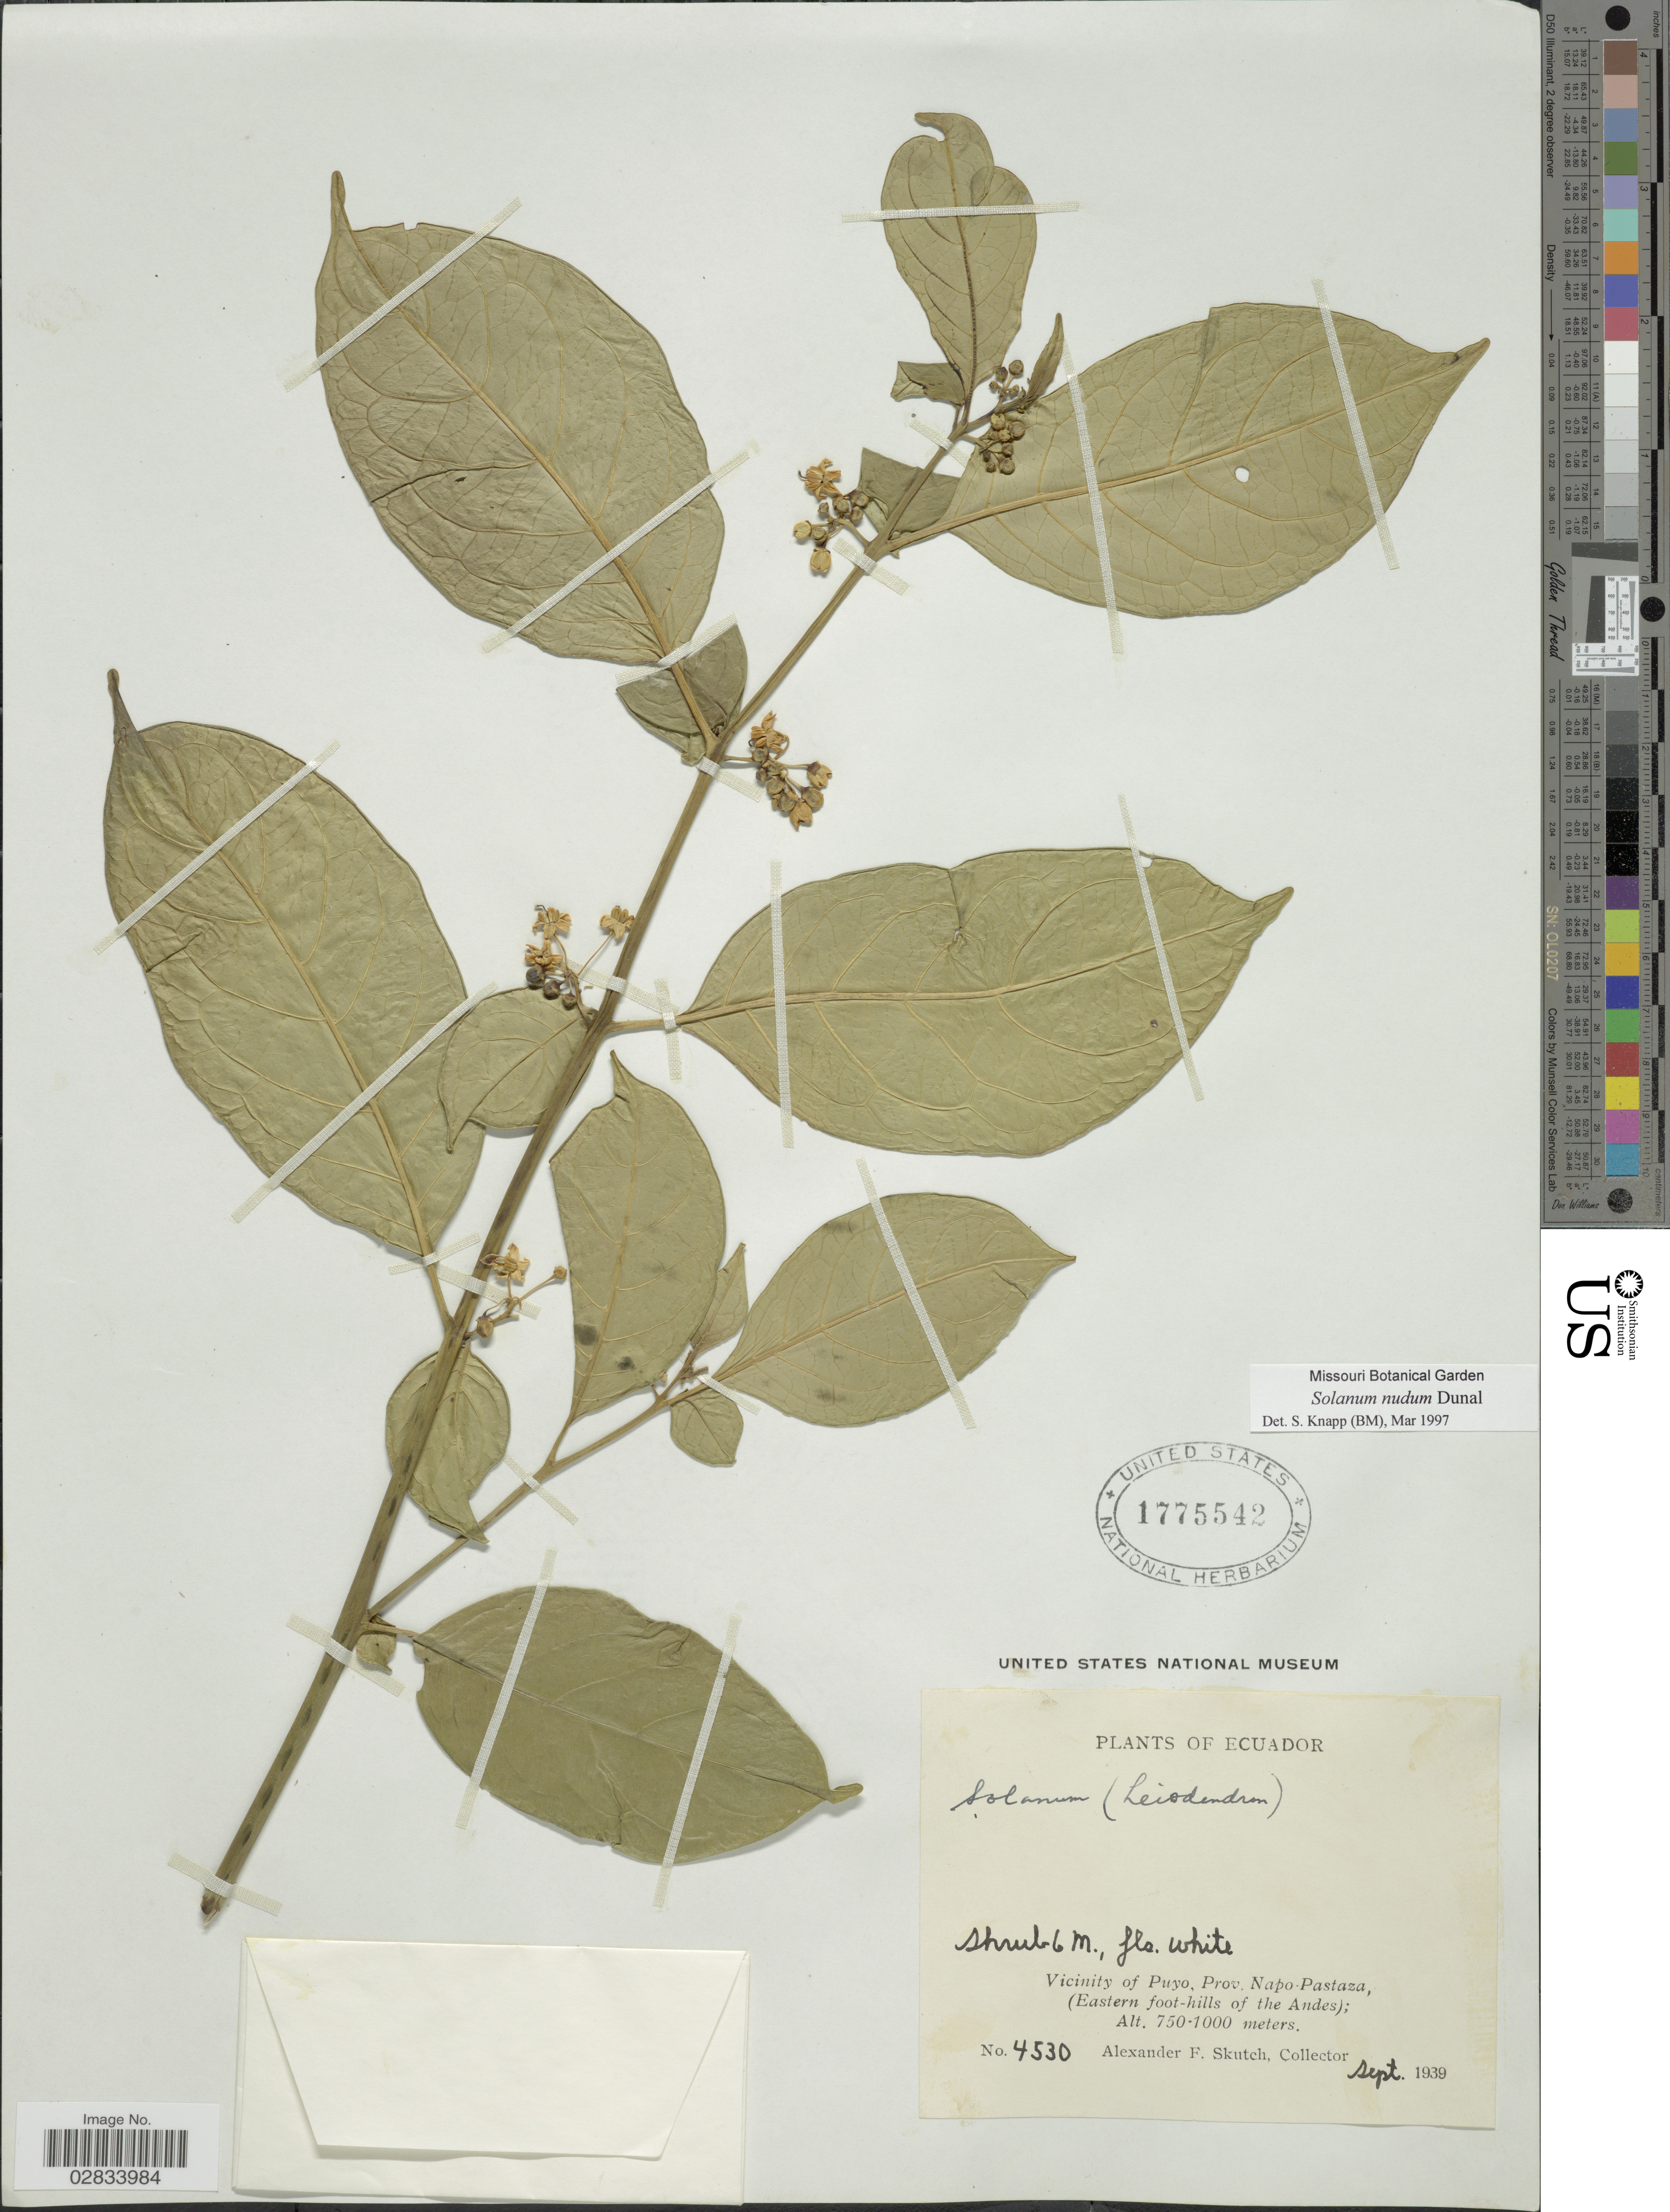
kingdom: Plantae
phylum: Tracheophyta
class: Magnoliopsida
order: Solanales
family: Solanaceae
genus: Solanum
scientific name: Solanum nudum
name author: Dunal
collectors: A. F. Skutch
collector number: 4530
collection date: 1939-09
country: Ecuador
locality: Vicinity of Puyo, Prov. Napo-Pastaza, (Eastern foot-hills of the Andes).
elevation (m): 750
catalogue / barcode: US 1775542